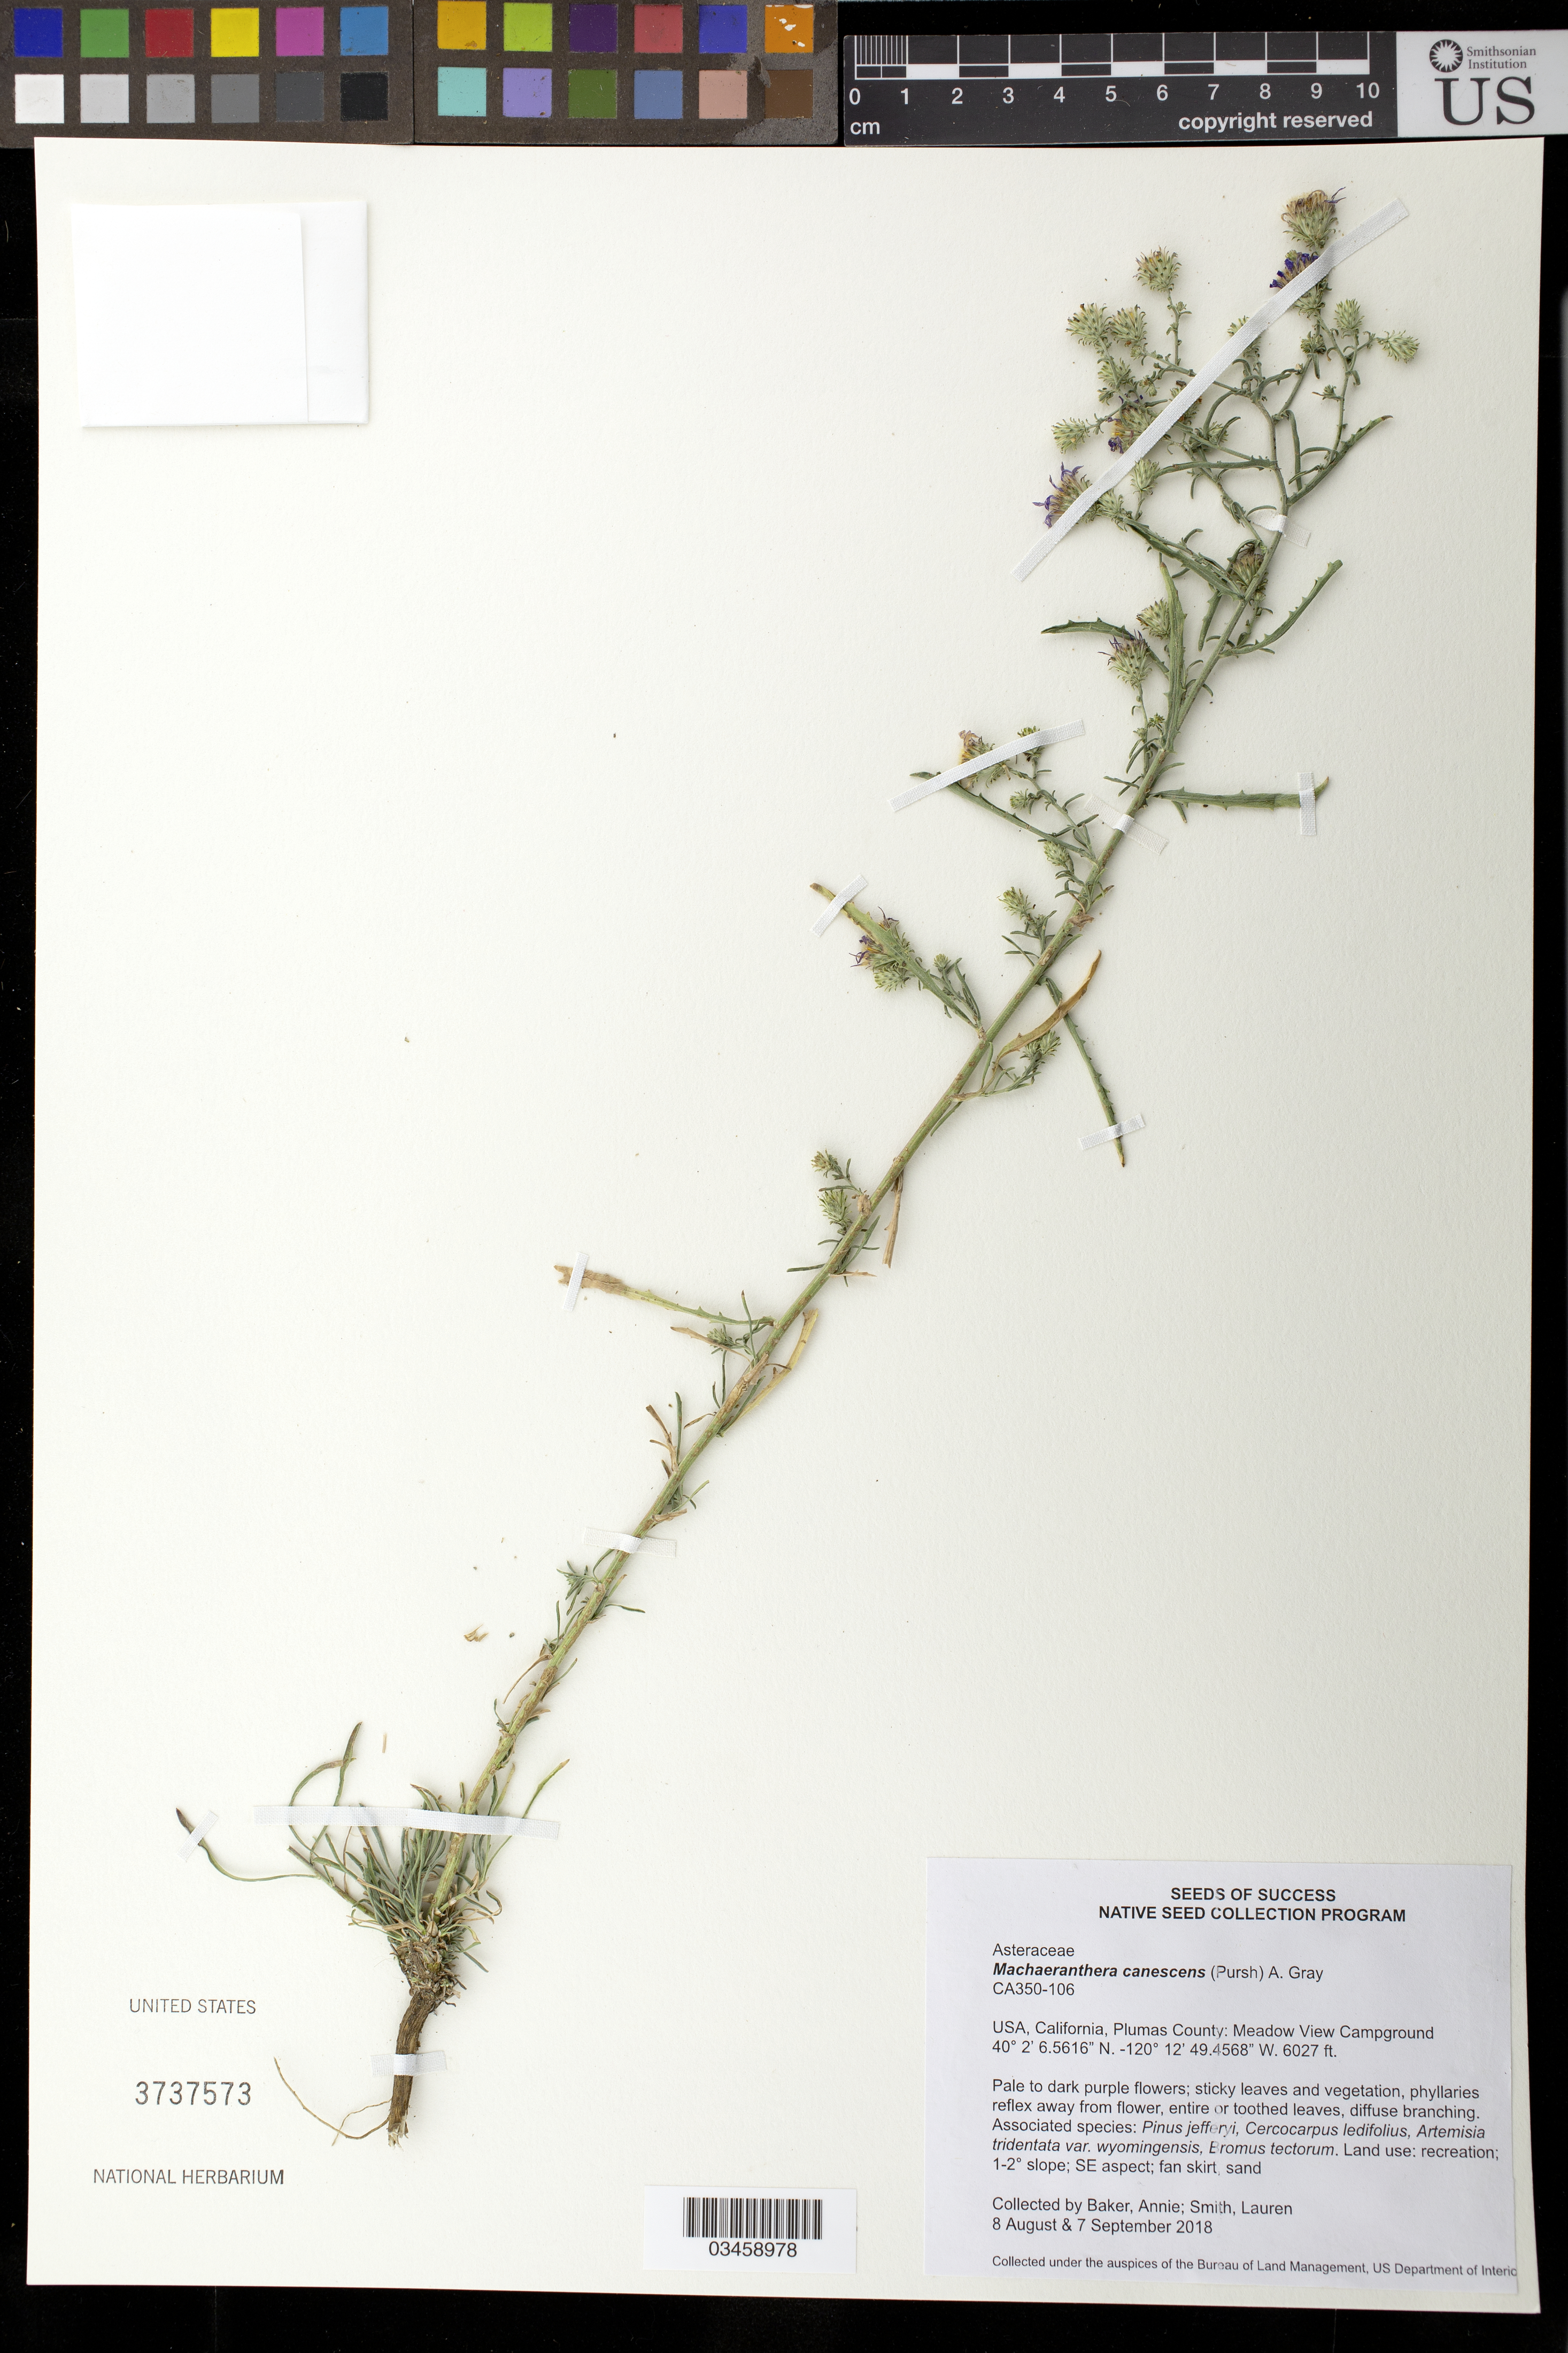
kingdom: Plantae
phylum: Tracheophyta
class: Magnoliopsida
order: Asterales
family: Asteraceae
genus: Machaeranthera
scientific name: Machaeranthera canescens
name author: (Pursh) A. Gray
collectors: A. Baker & L. Smith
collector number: CA350-106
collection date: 2018-08-08,2018-09-07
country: United States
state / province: California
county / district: Plumas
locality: Meadow View Campground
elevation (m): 1837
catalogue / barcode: US 3737573